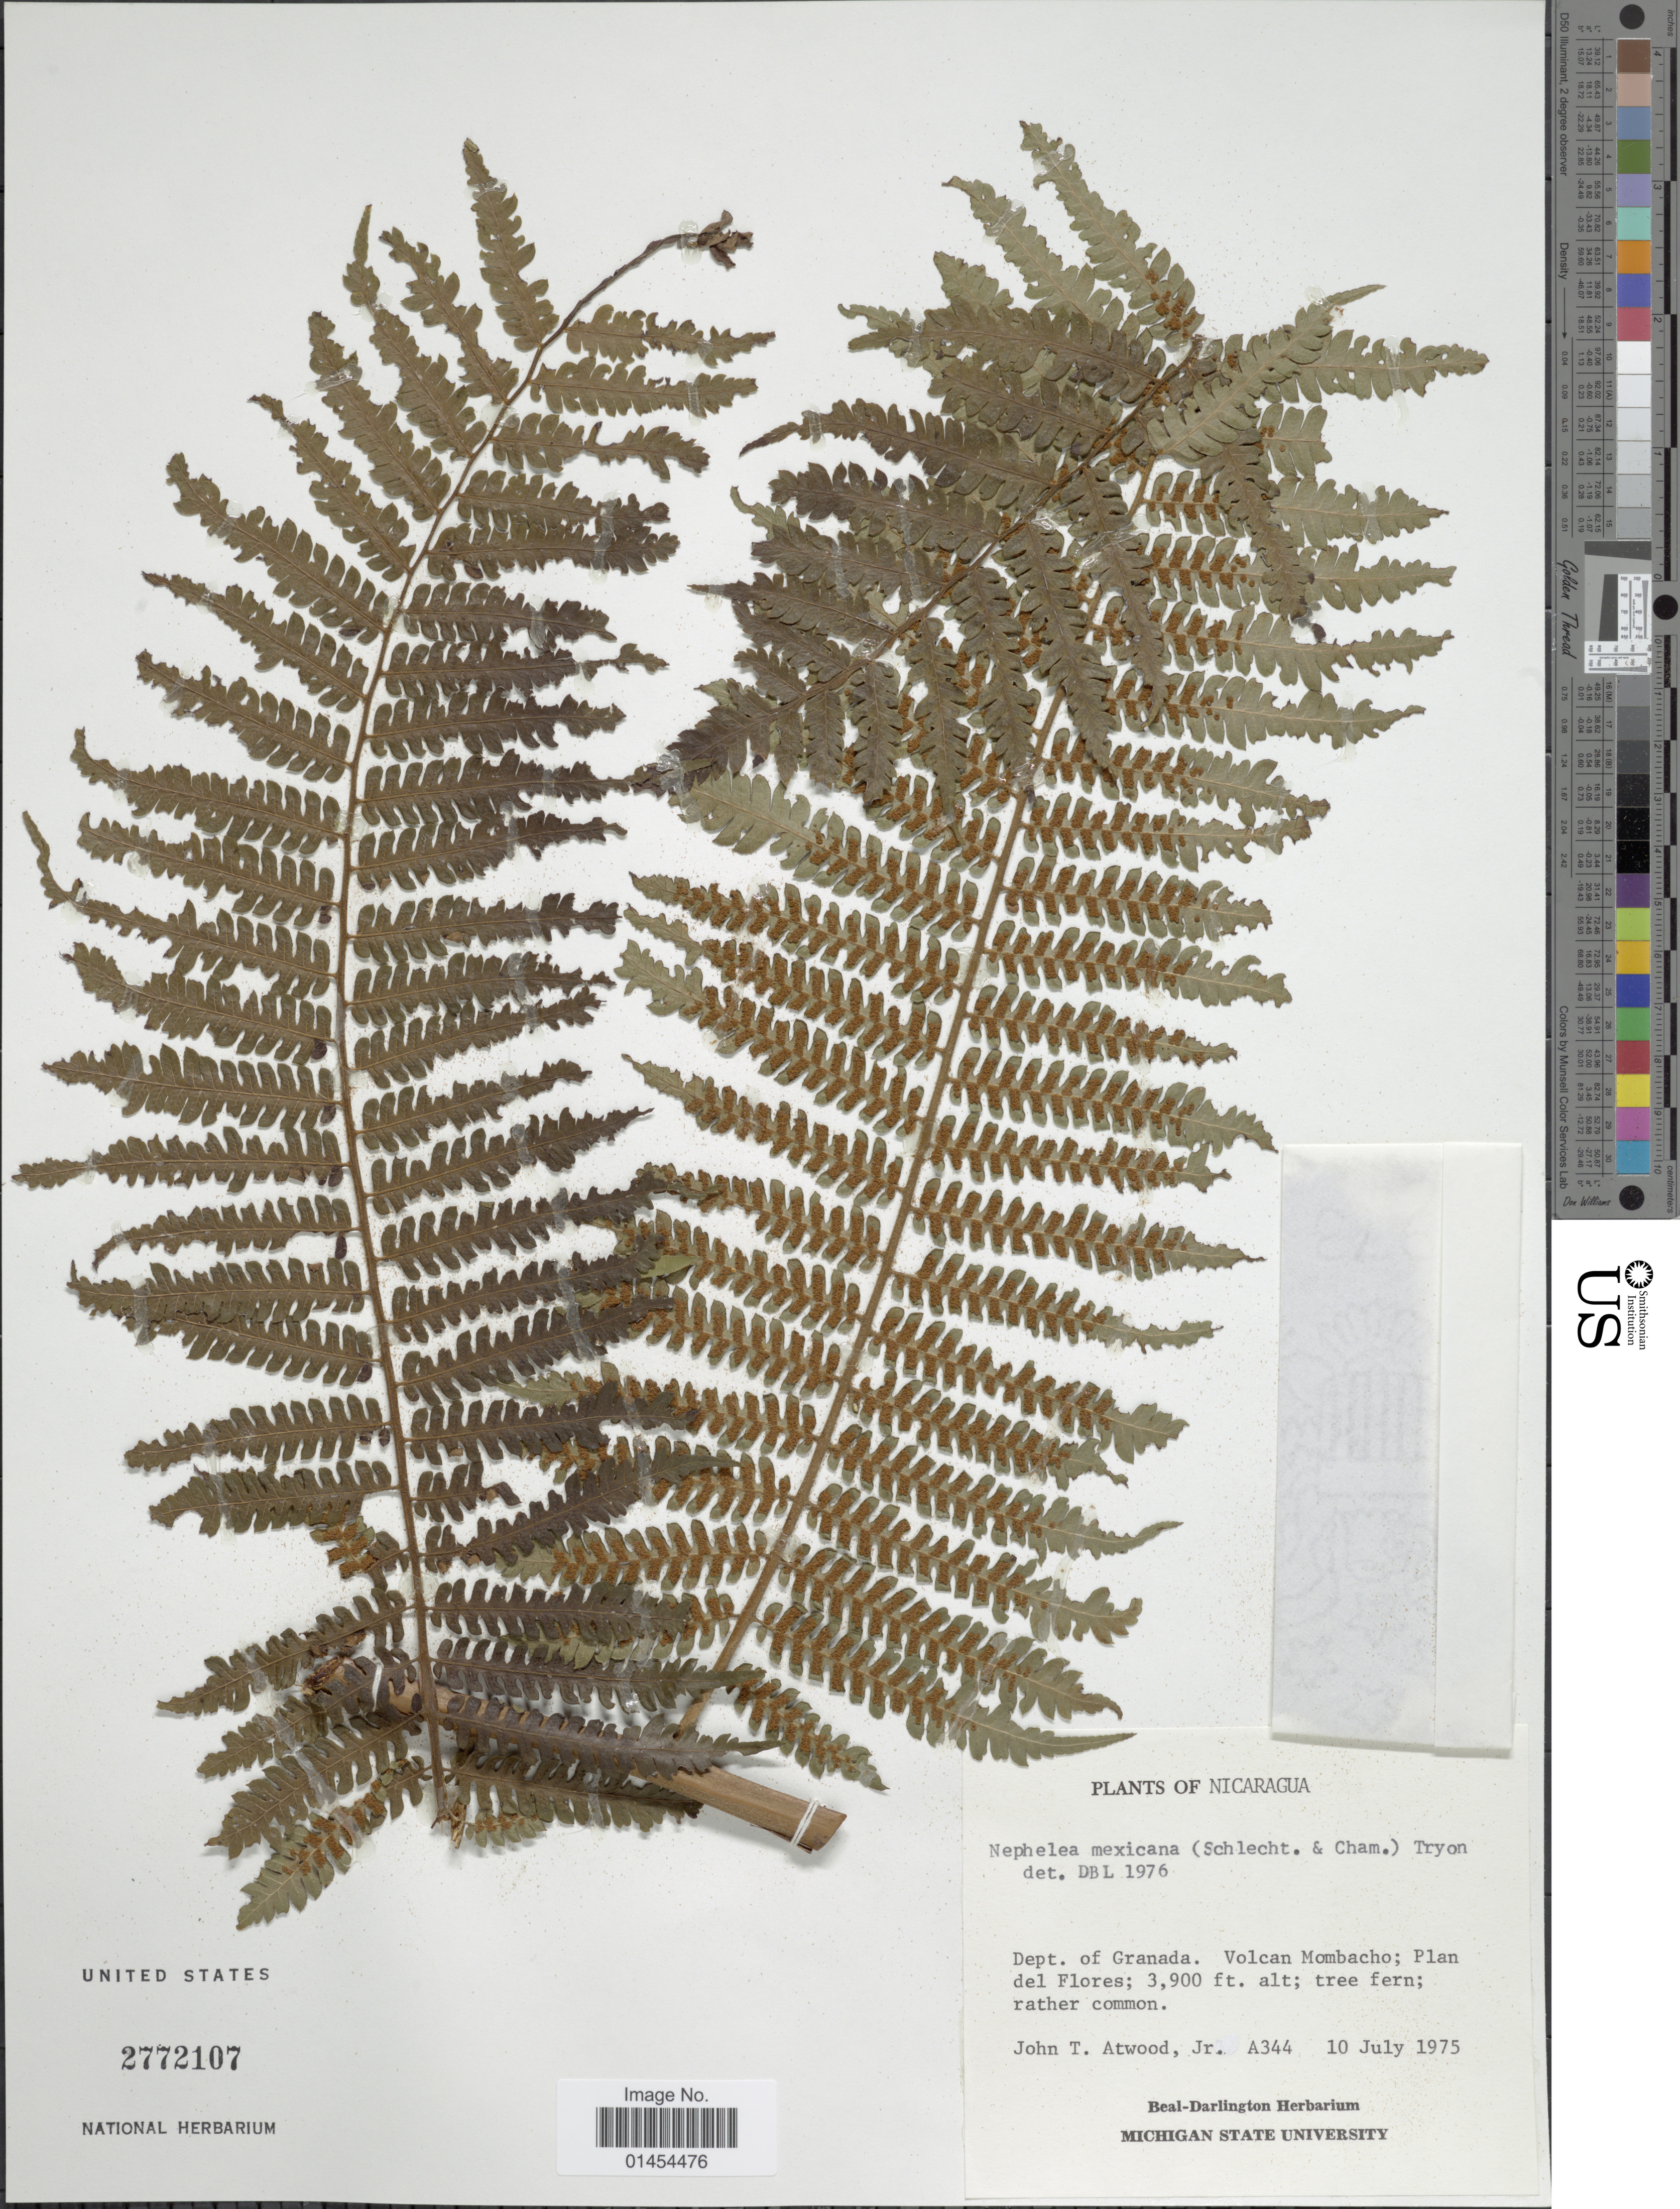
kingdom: Plantae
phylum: Tracheophyta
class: Polypodiopsida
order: Cyatheales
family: Cyatheaceae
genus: Alsophila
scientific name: Alsophila firma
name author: (Baker) D.S. Conant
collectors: J. T. Atwood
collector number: A344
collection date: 1975-07-10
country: Nicaragua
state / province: Granada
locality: Volcan Mombacho; Plan del Flores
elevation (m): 1189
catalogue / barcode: US 2772107